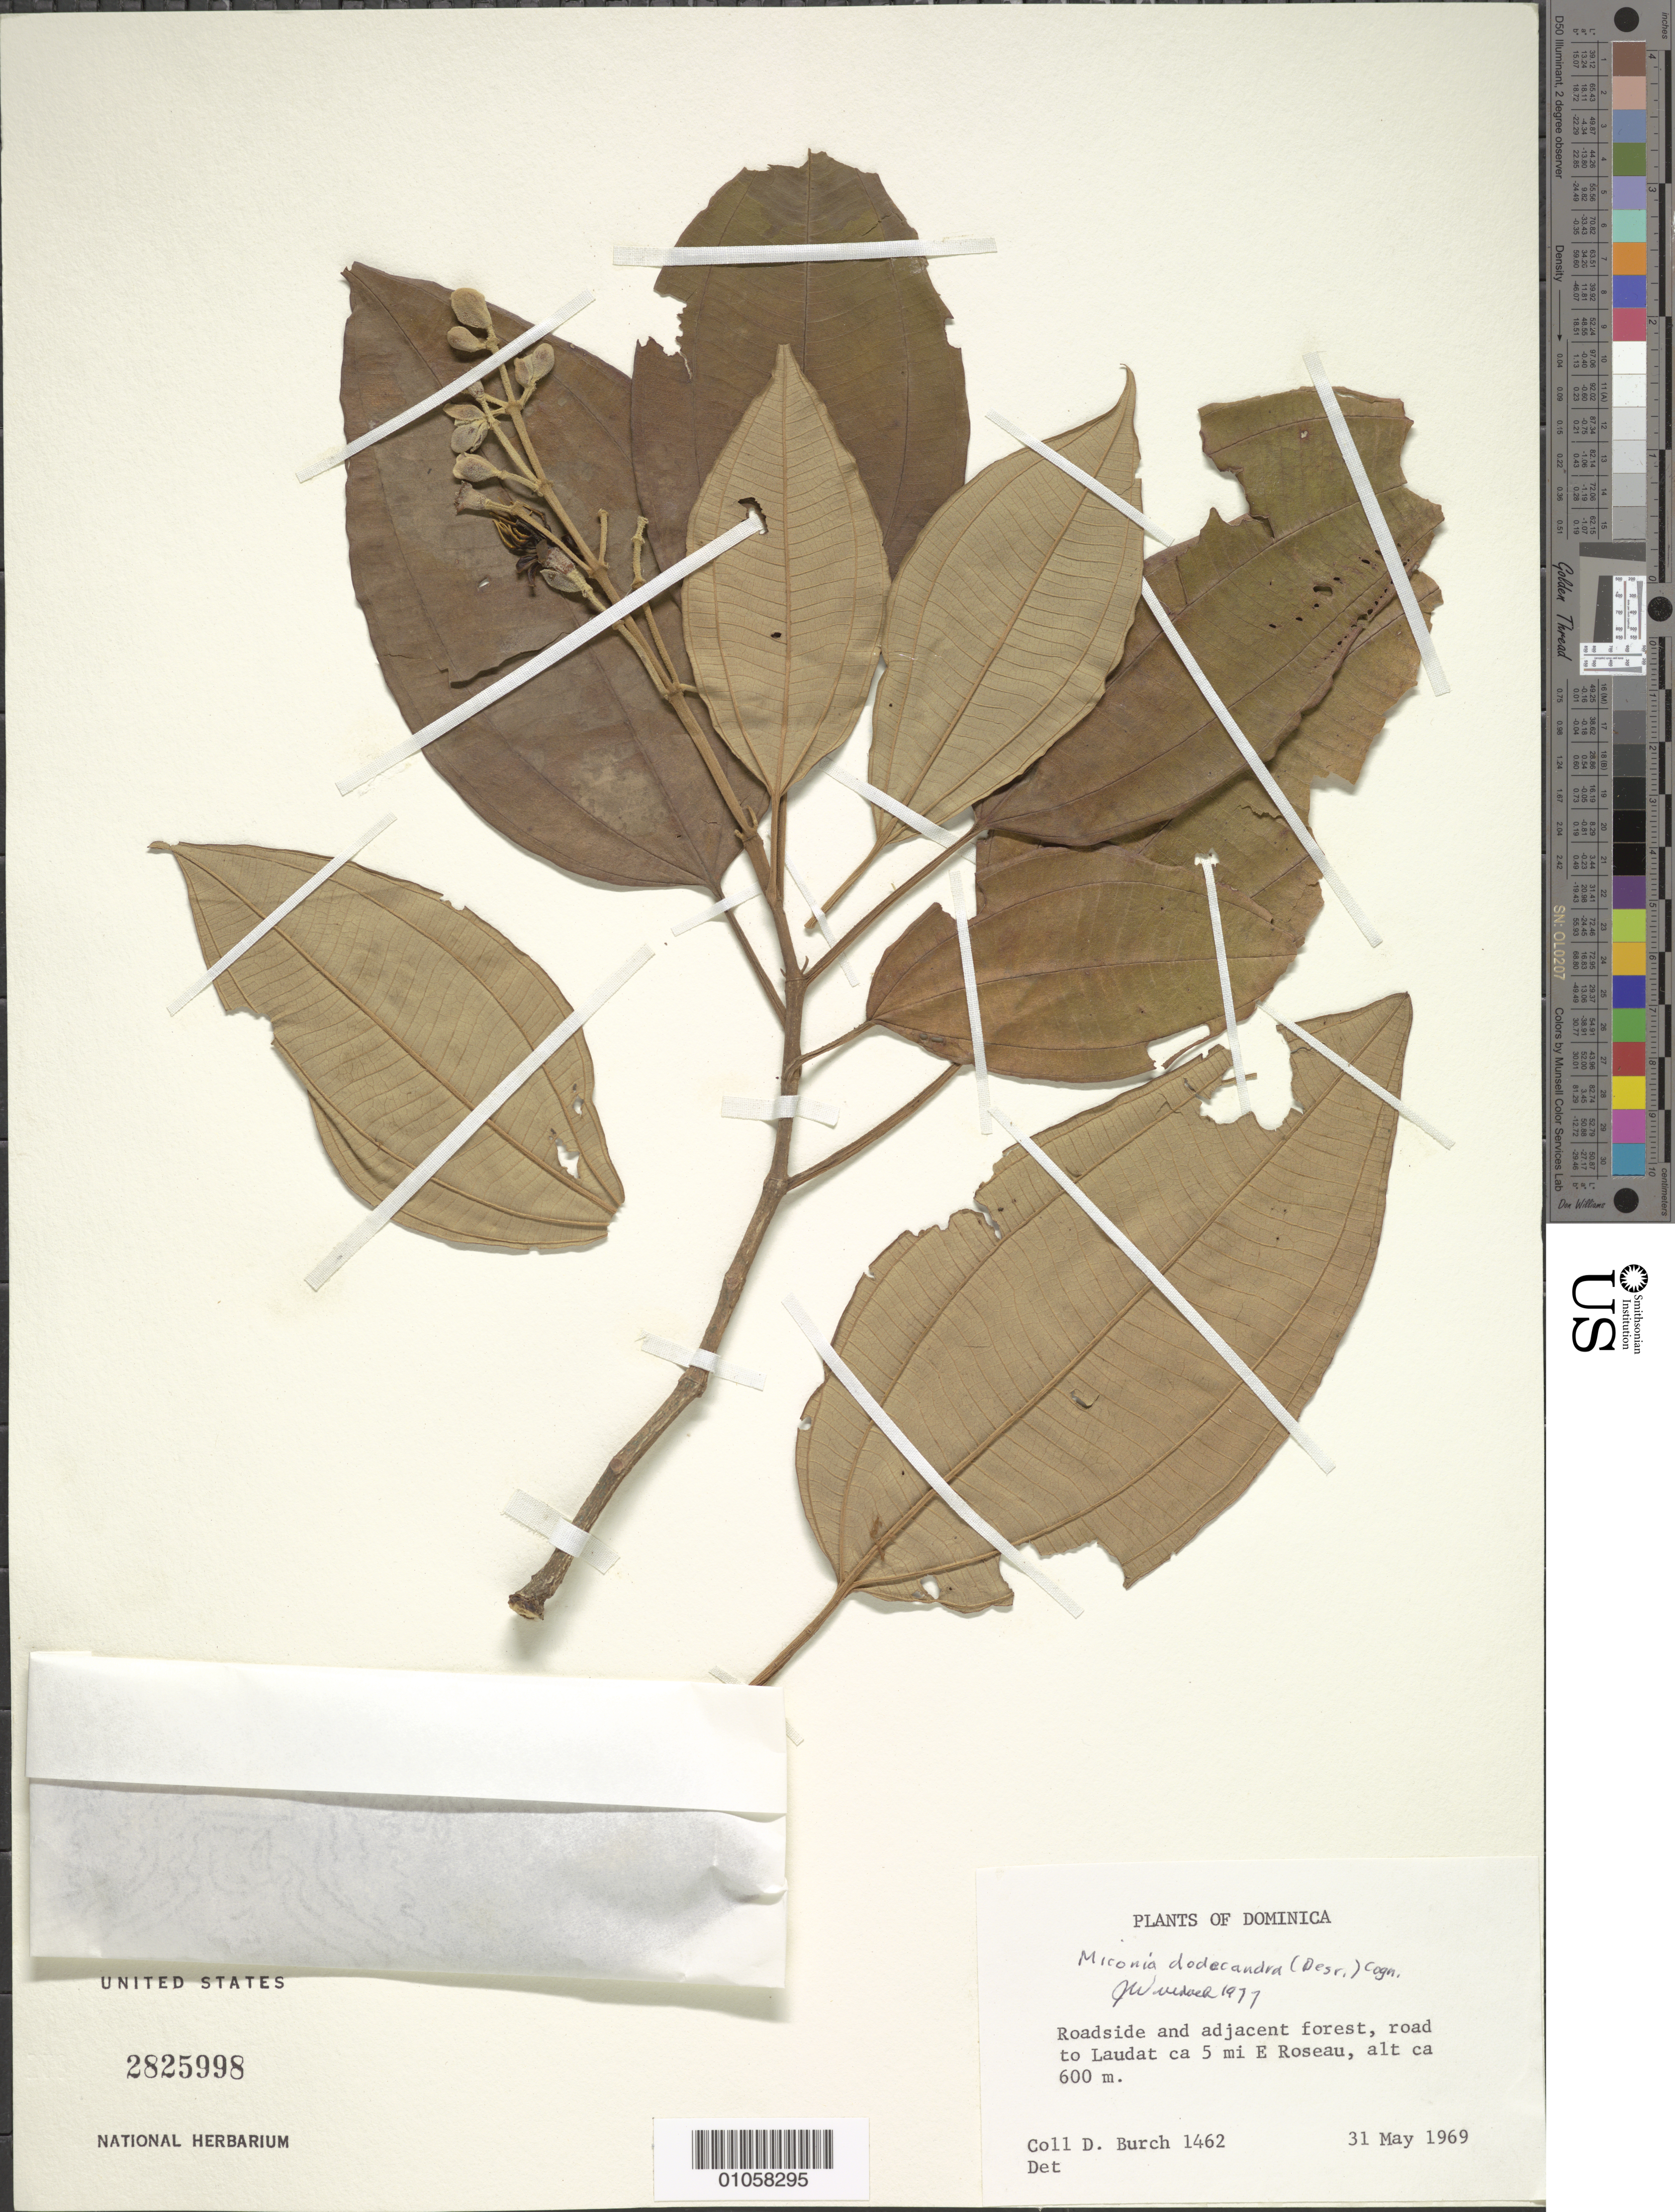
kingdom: Plantae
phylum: Tracheophyta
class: Magnoliopsida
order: Myrtales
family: Melastomataceae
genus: Miconia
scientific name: Miconia dodecandra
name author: Cogn.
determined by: Wurdack, John J., (US), US (UNITED STATES)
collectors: D. Burch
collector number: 1462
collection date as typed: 31 May 1969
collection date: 1969-05-31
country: Dominica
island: Dominica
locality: Laudat road, about 5 miles E Roseau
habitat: Roadside and adjacent forest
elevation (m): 600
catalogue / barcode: US 2825998